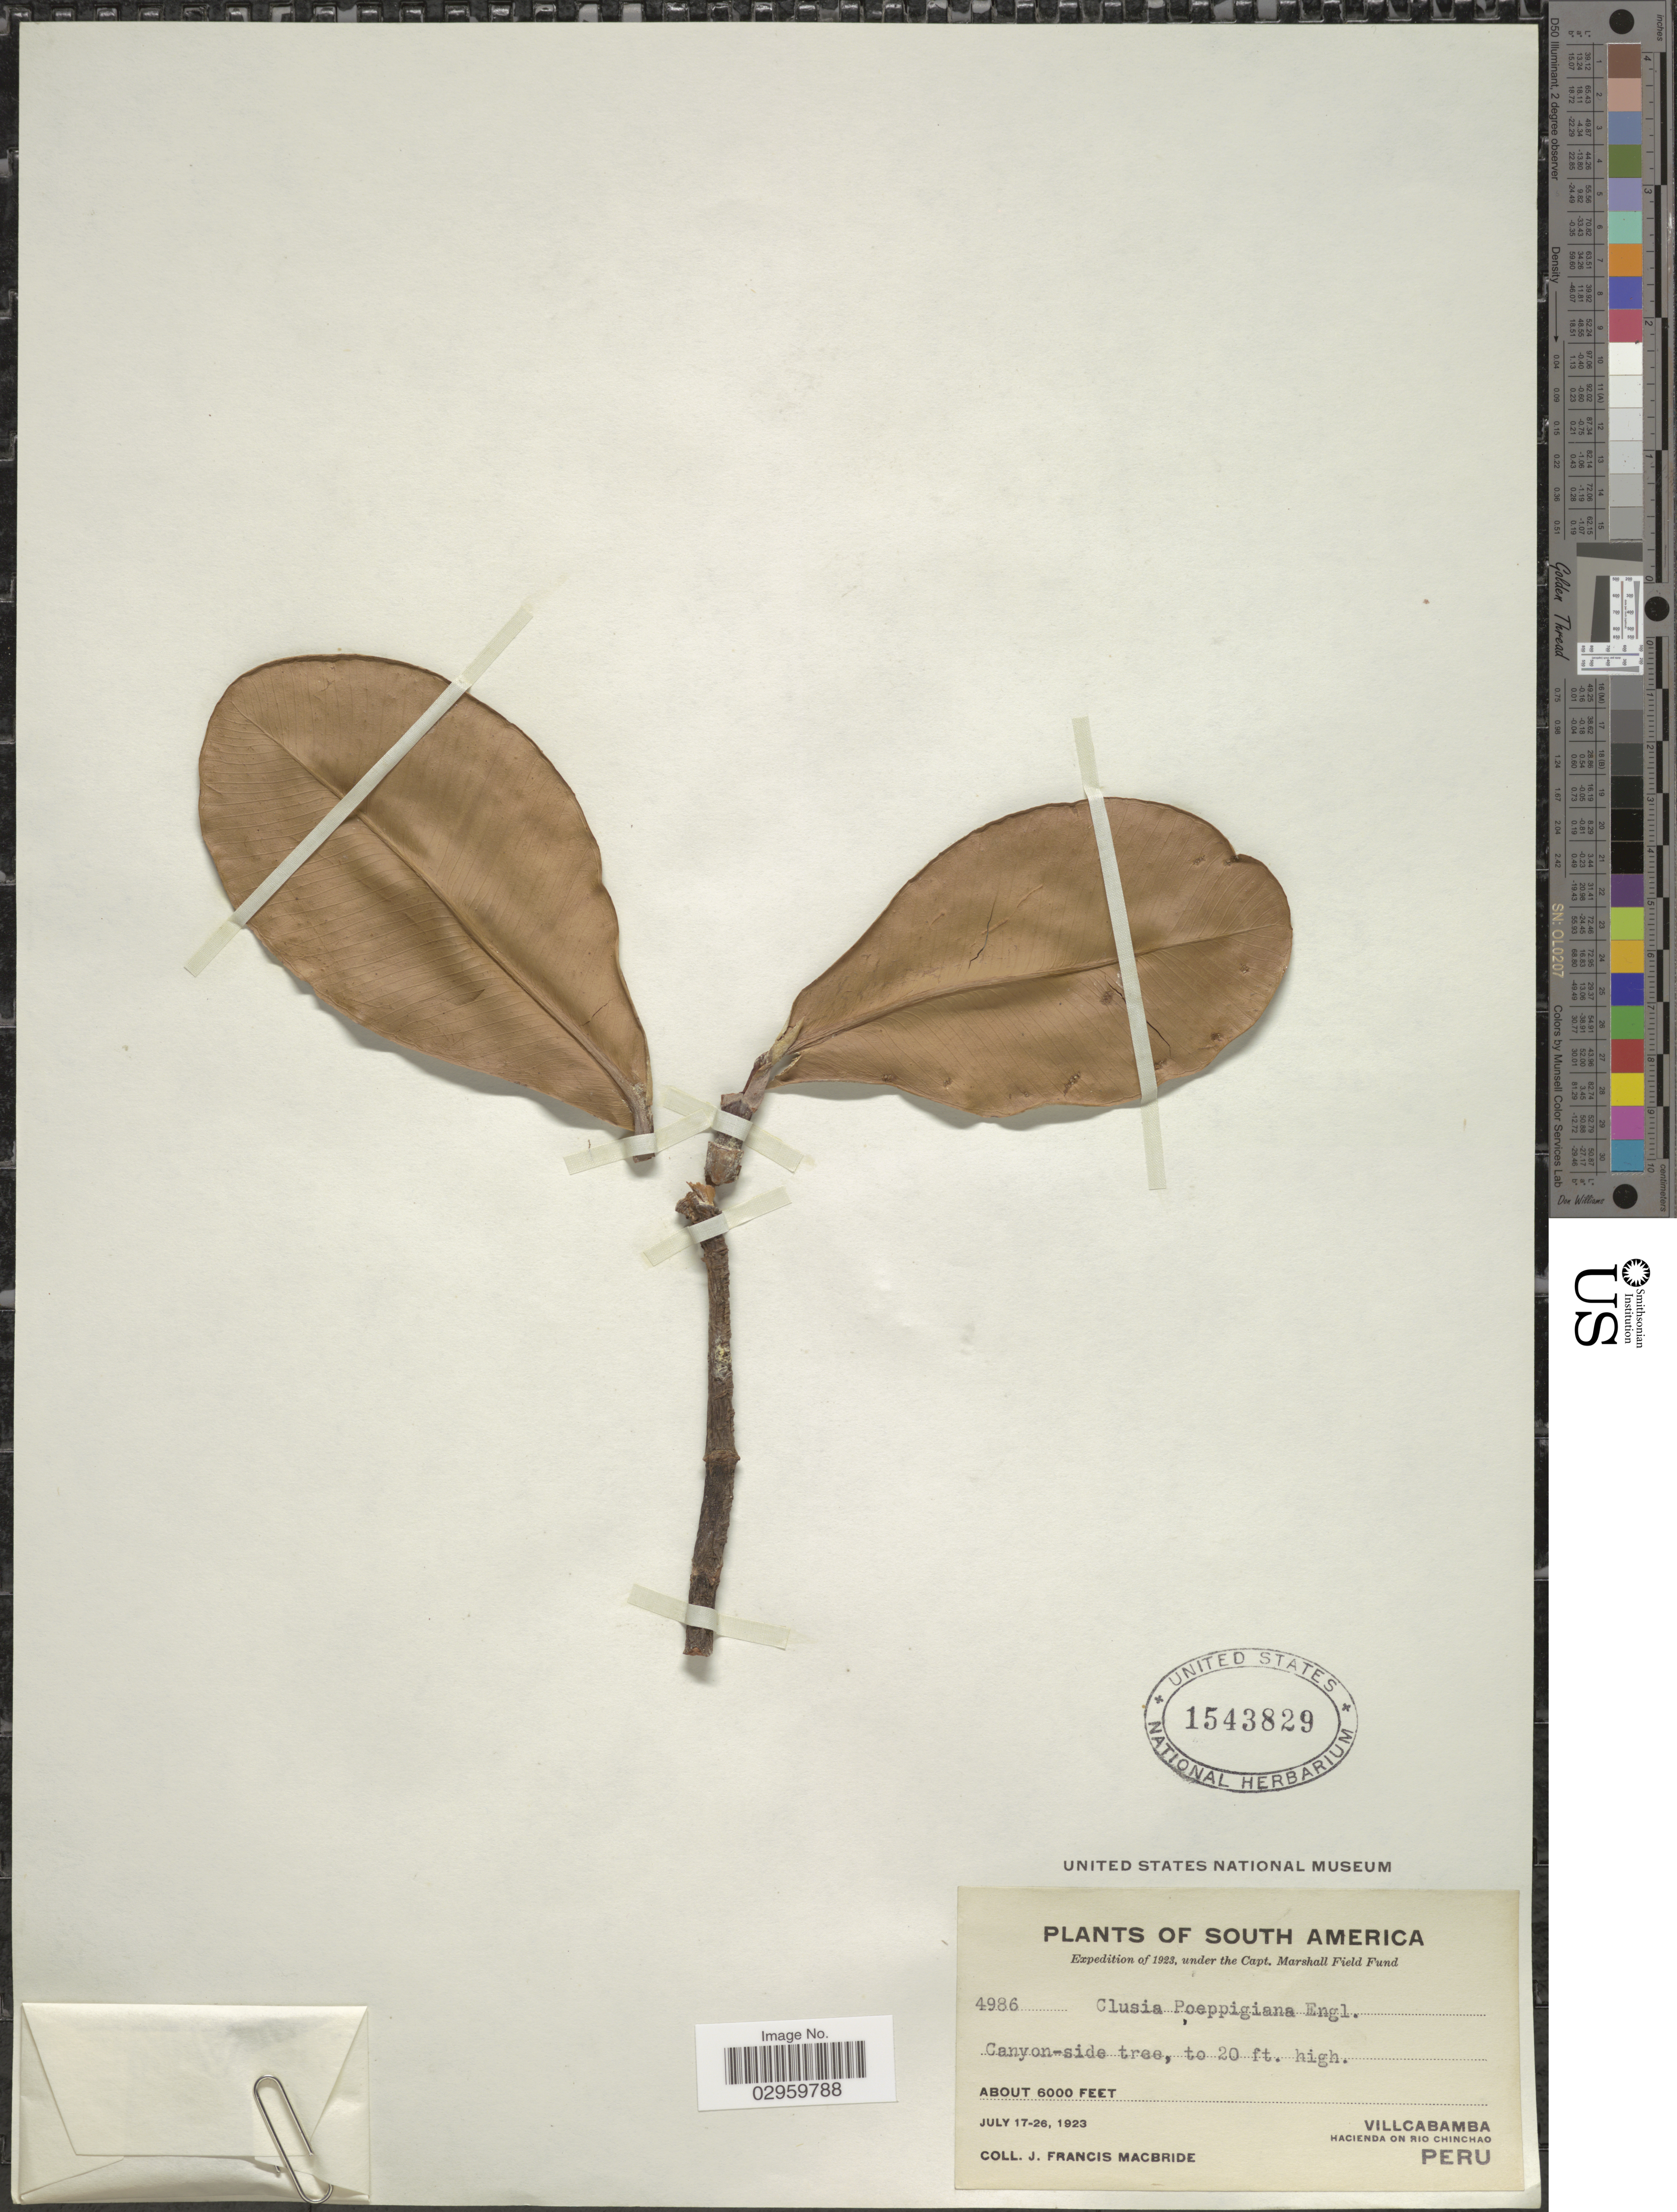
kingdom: Plantae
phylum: Tracheophyta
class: Magnoliopsida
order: Malpighiales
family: Clusiaceae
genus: Clusia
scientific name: Clusia poeppigiana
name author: Engl.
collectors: J. F. Macbride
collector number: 4986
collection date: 1923-07-17/1923-07-26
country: Peru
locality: Villcabamba. Hacienda on Rio Chinchao.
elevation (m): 1829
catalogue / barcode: US 1543829